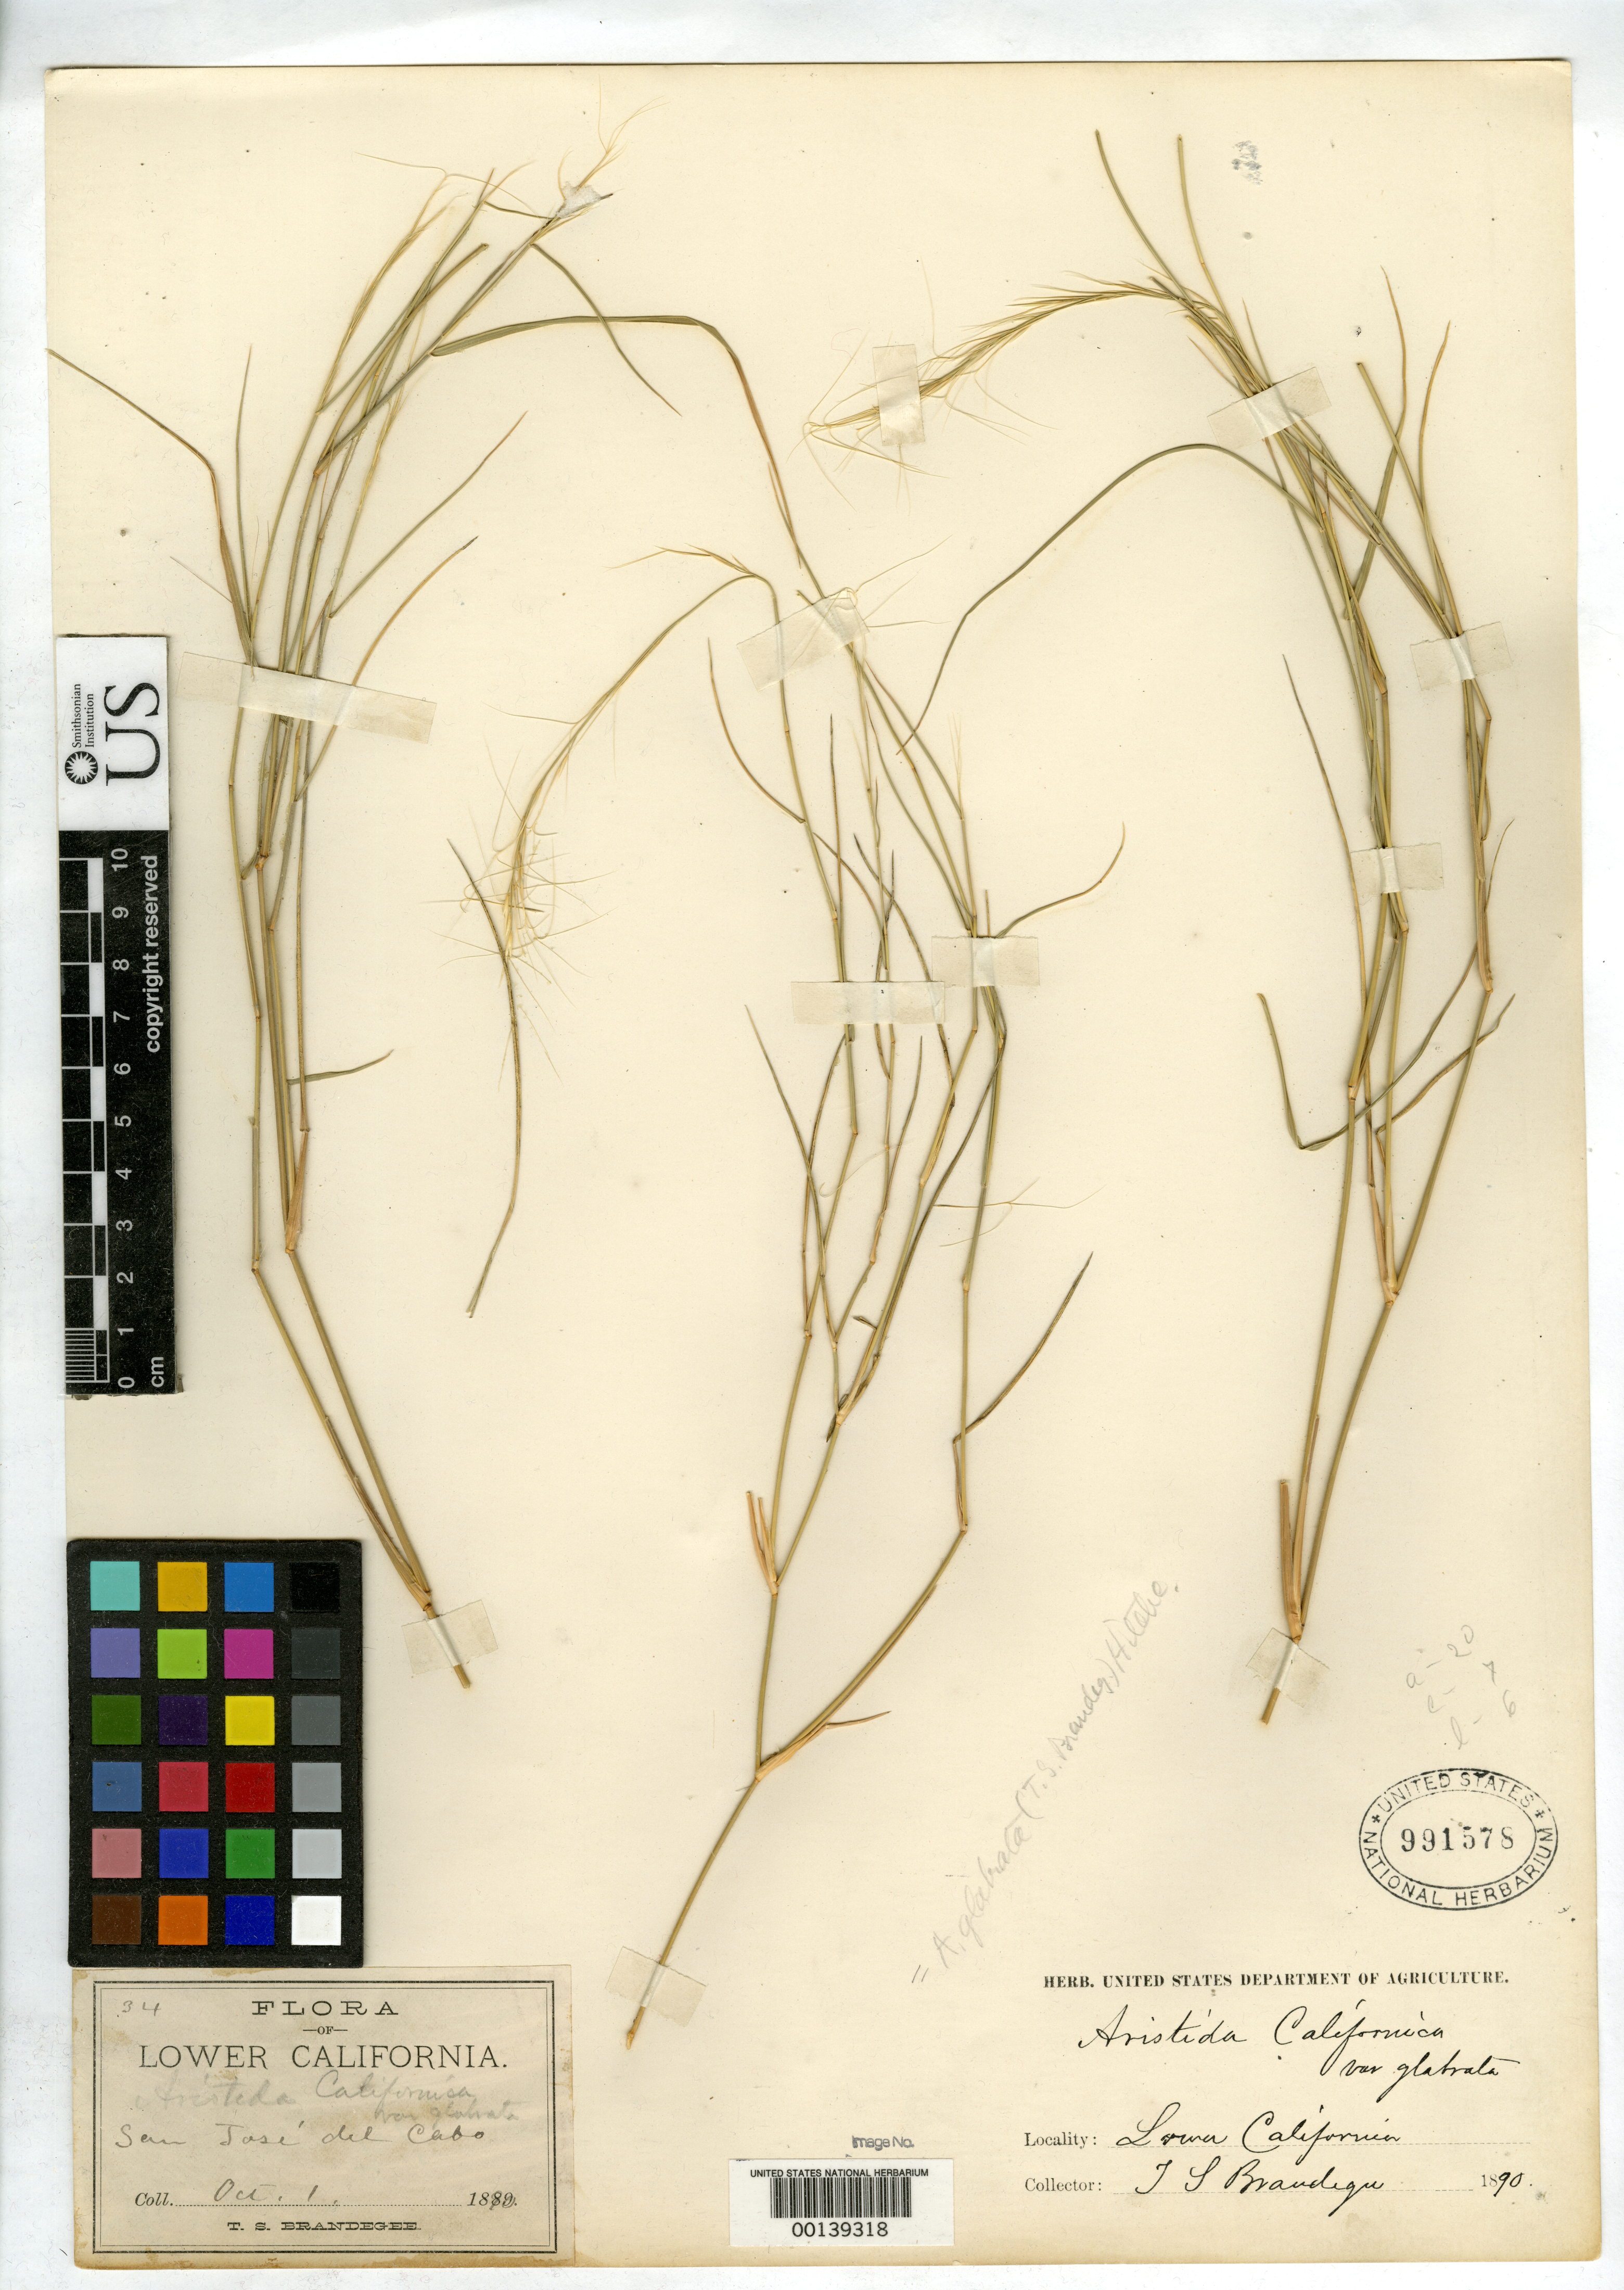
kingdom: Plantae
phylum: Tracheophyta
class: Liliopsida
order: Poales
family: Poaceae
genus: Aristida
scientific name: Aristida californica var. glabrata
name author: Vasey in Brandegee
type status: Type Collection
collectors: T. S. Brandegee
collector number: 34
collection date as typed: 01 Oct 1890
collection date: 1890-10-01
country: Mexico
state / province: Baja California Sur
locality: San José del Cabo, Todos Santos.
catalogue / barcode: US 991578